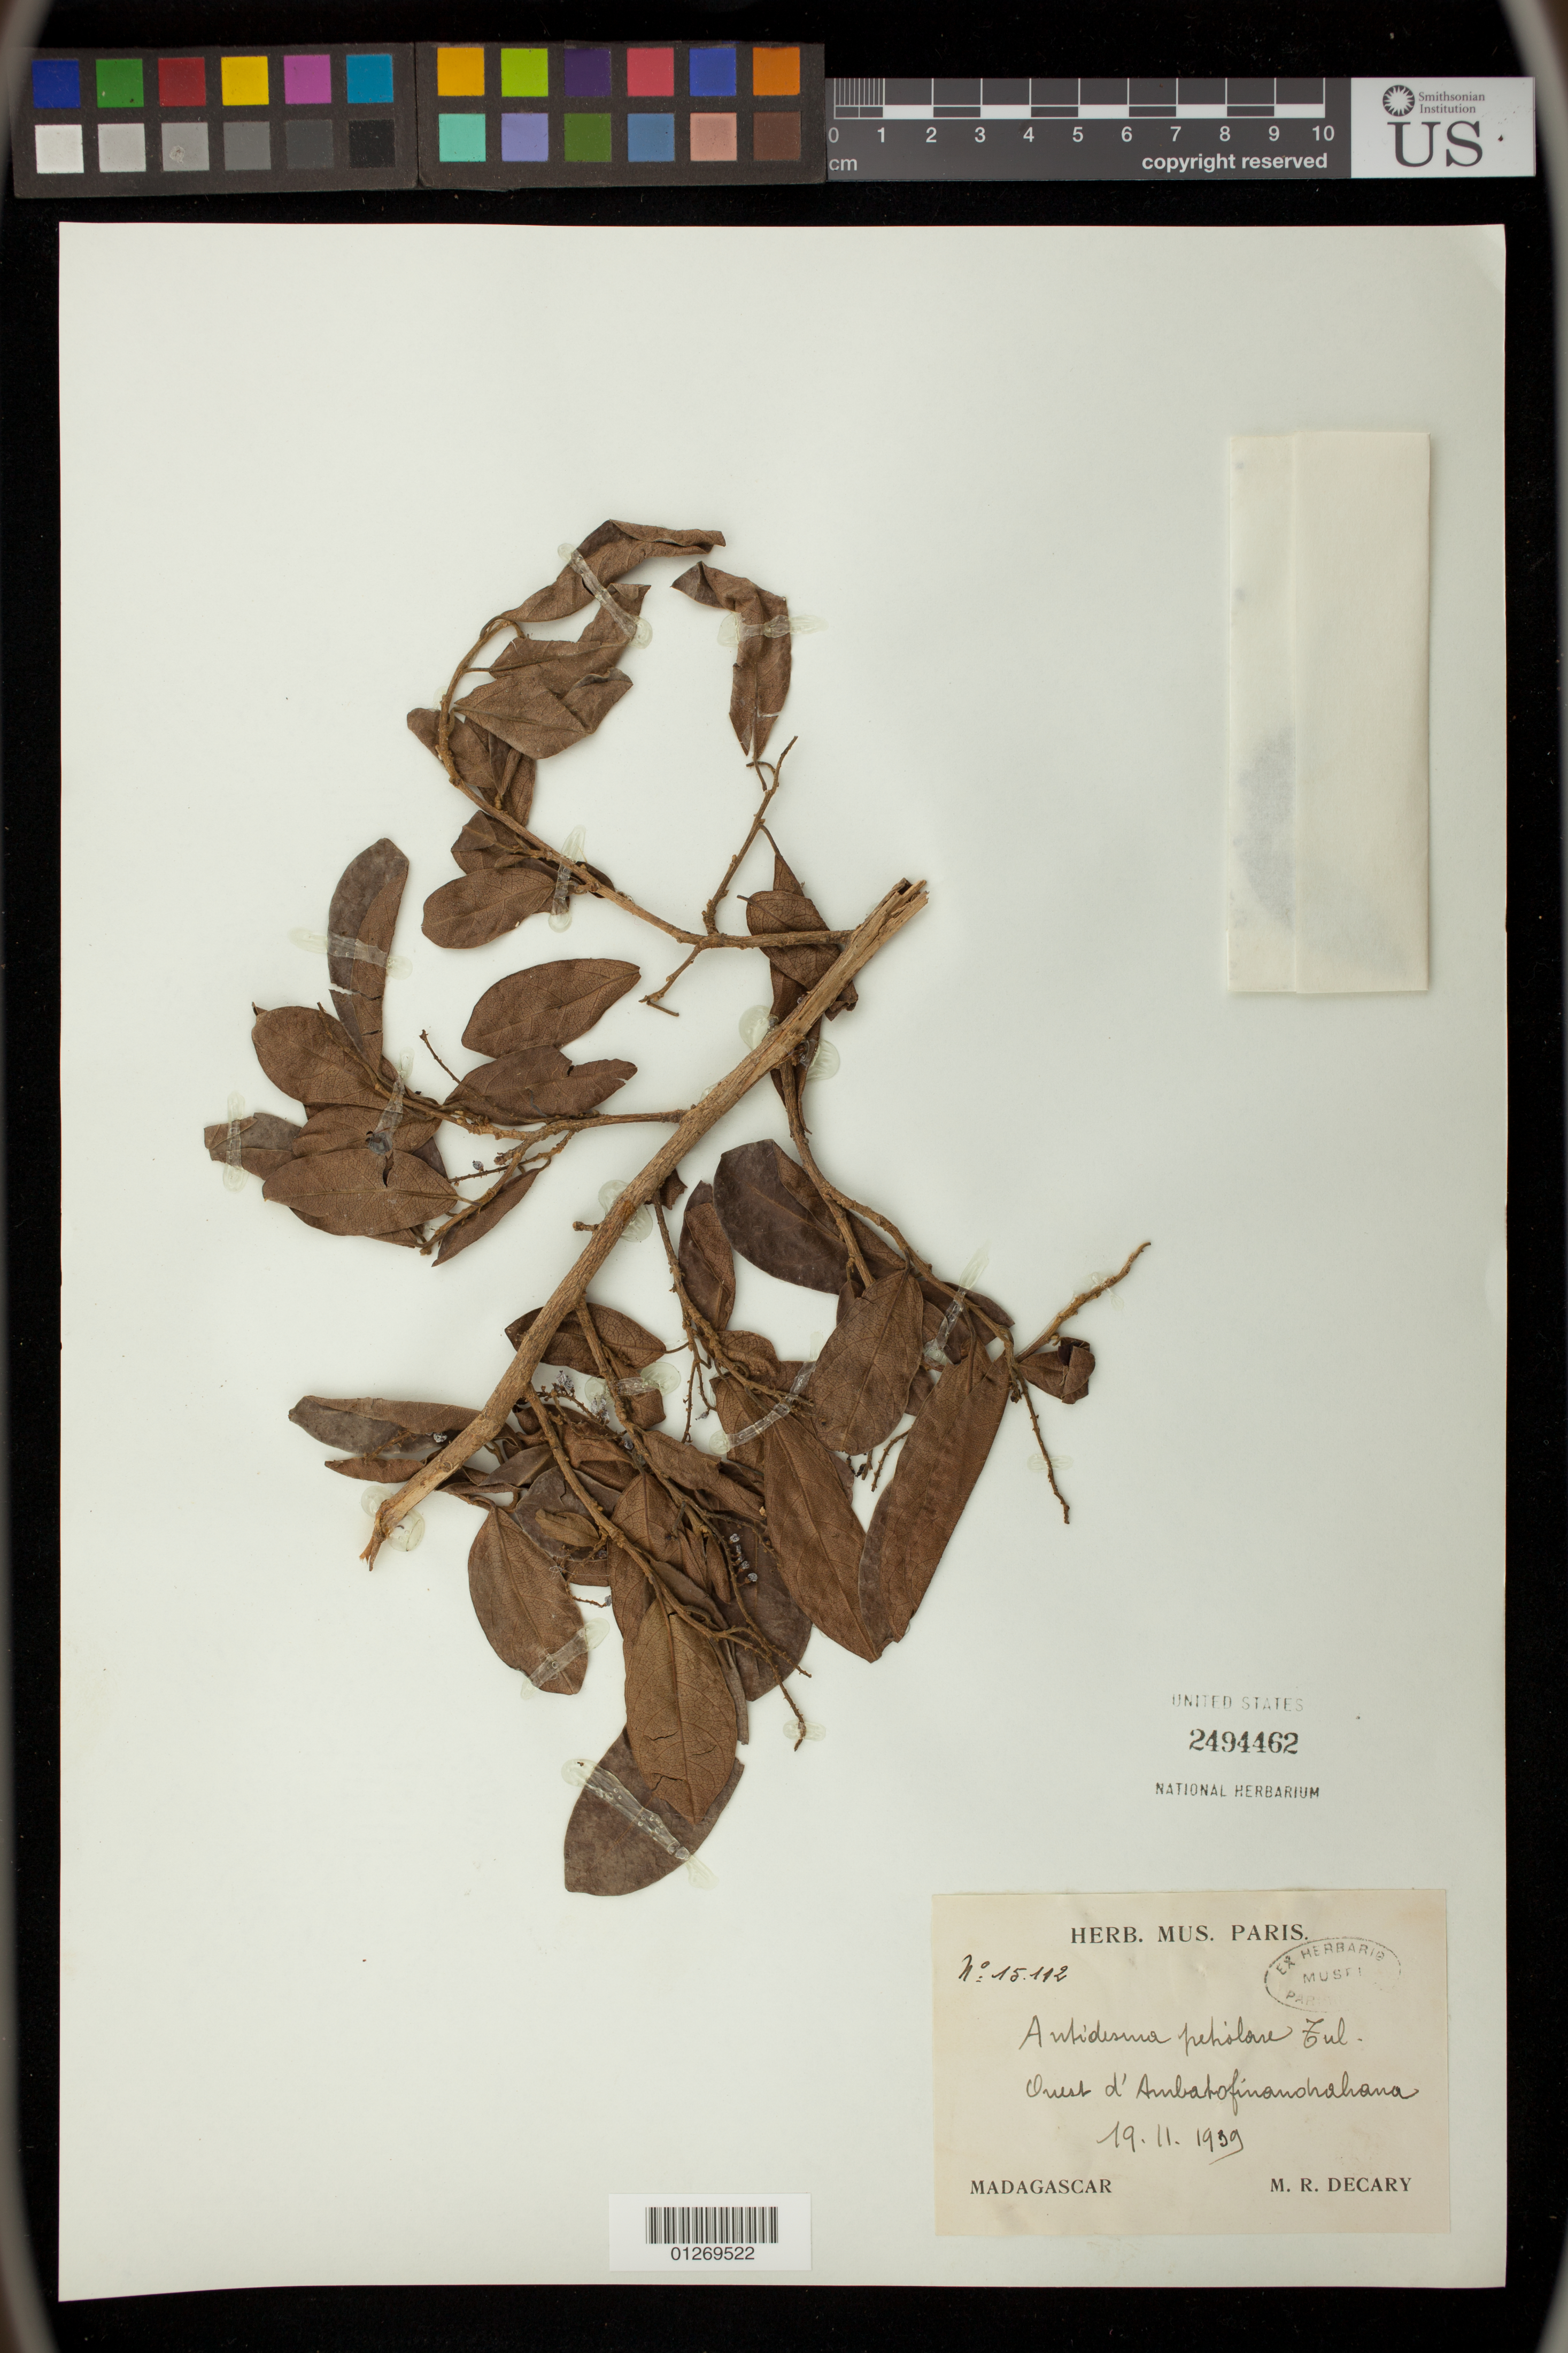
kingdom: Plantae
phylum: Tracheophyta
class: Magnoliopsida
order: Malpighiales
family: Phyllanthaceae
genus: Antidesma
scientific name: Antidesma petiolare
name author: Tul.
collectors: R. Decary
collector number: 15112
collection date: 1939-11-19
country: Madagascar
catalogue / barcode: US 2494462